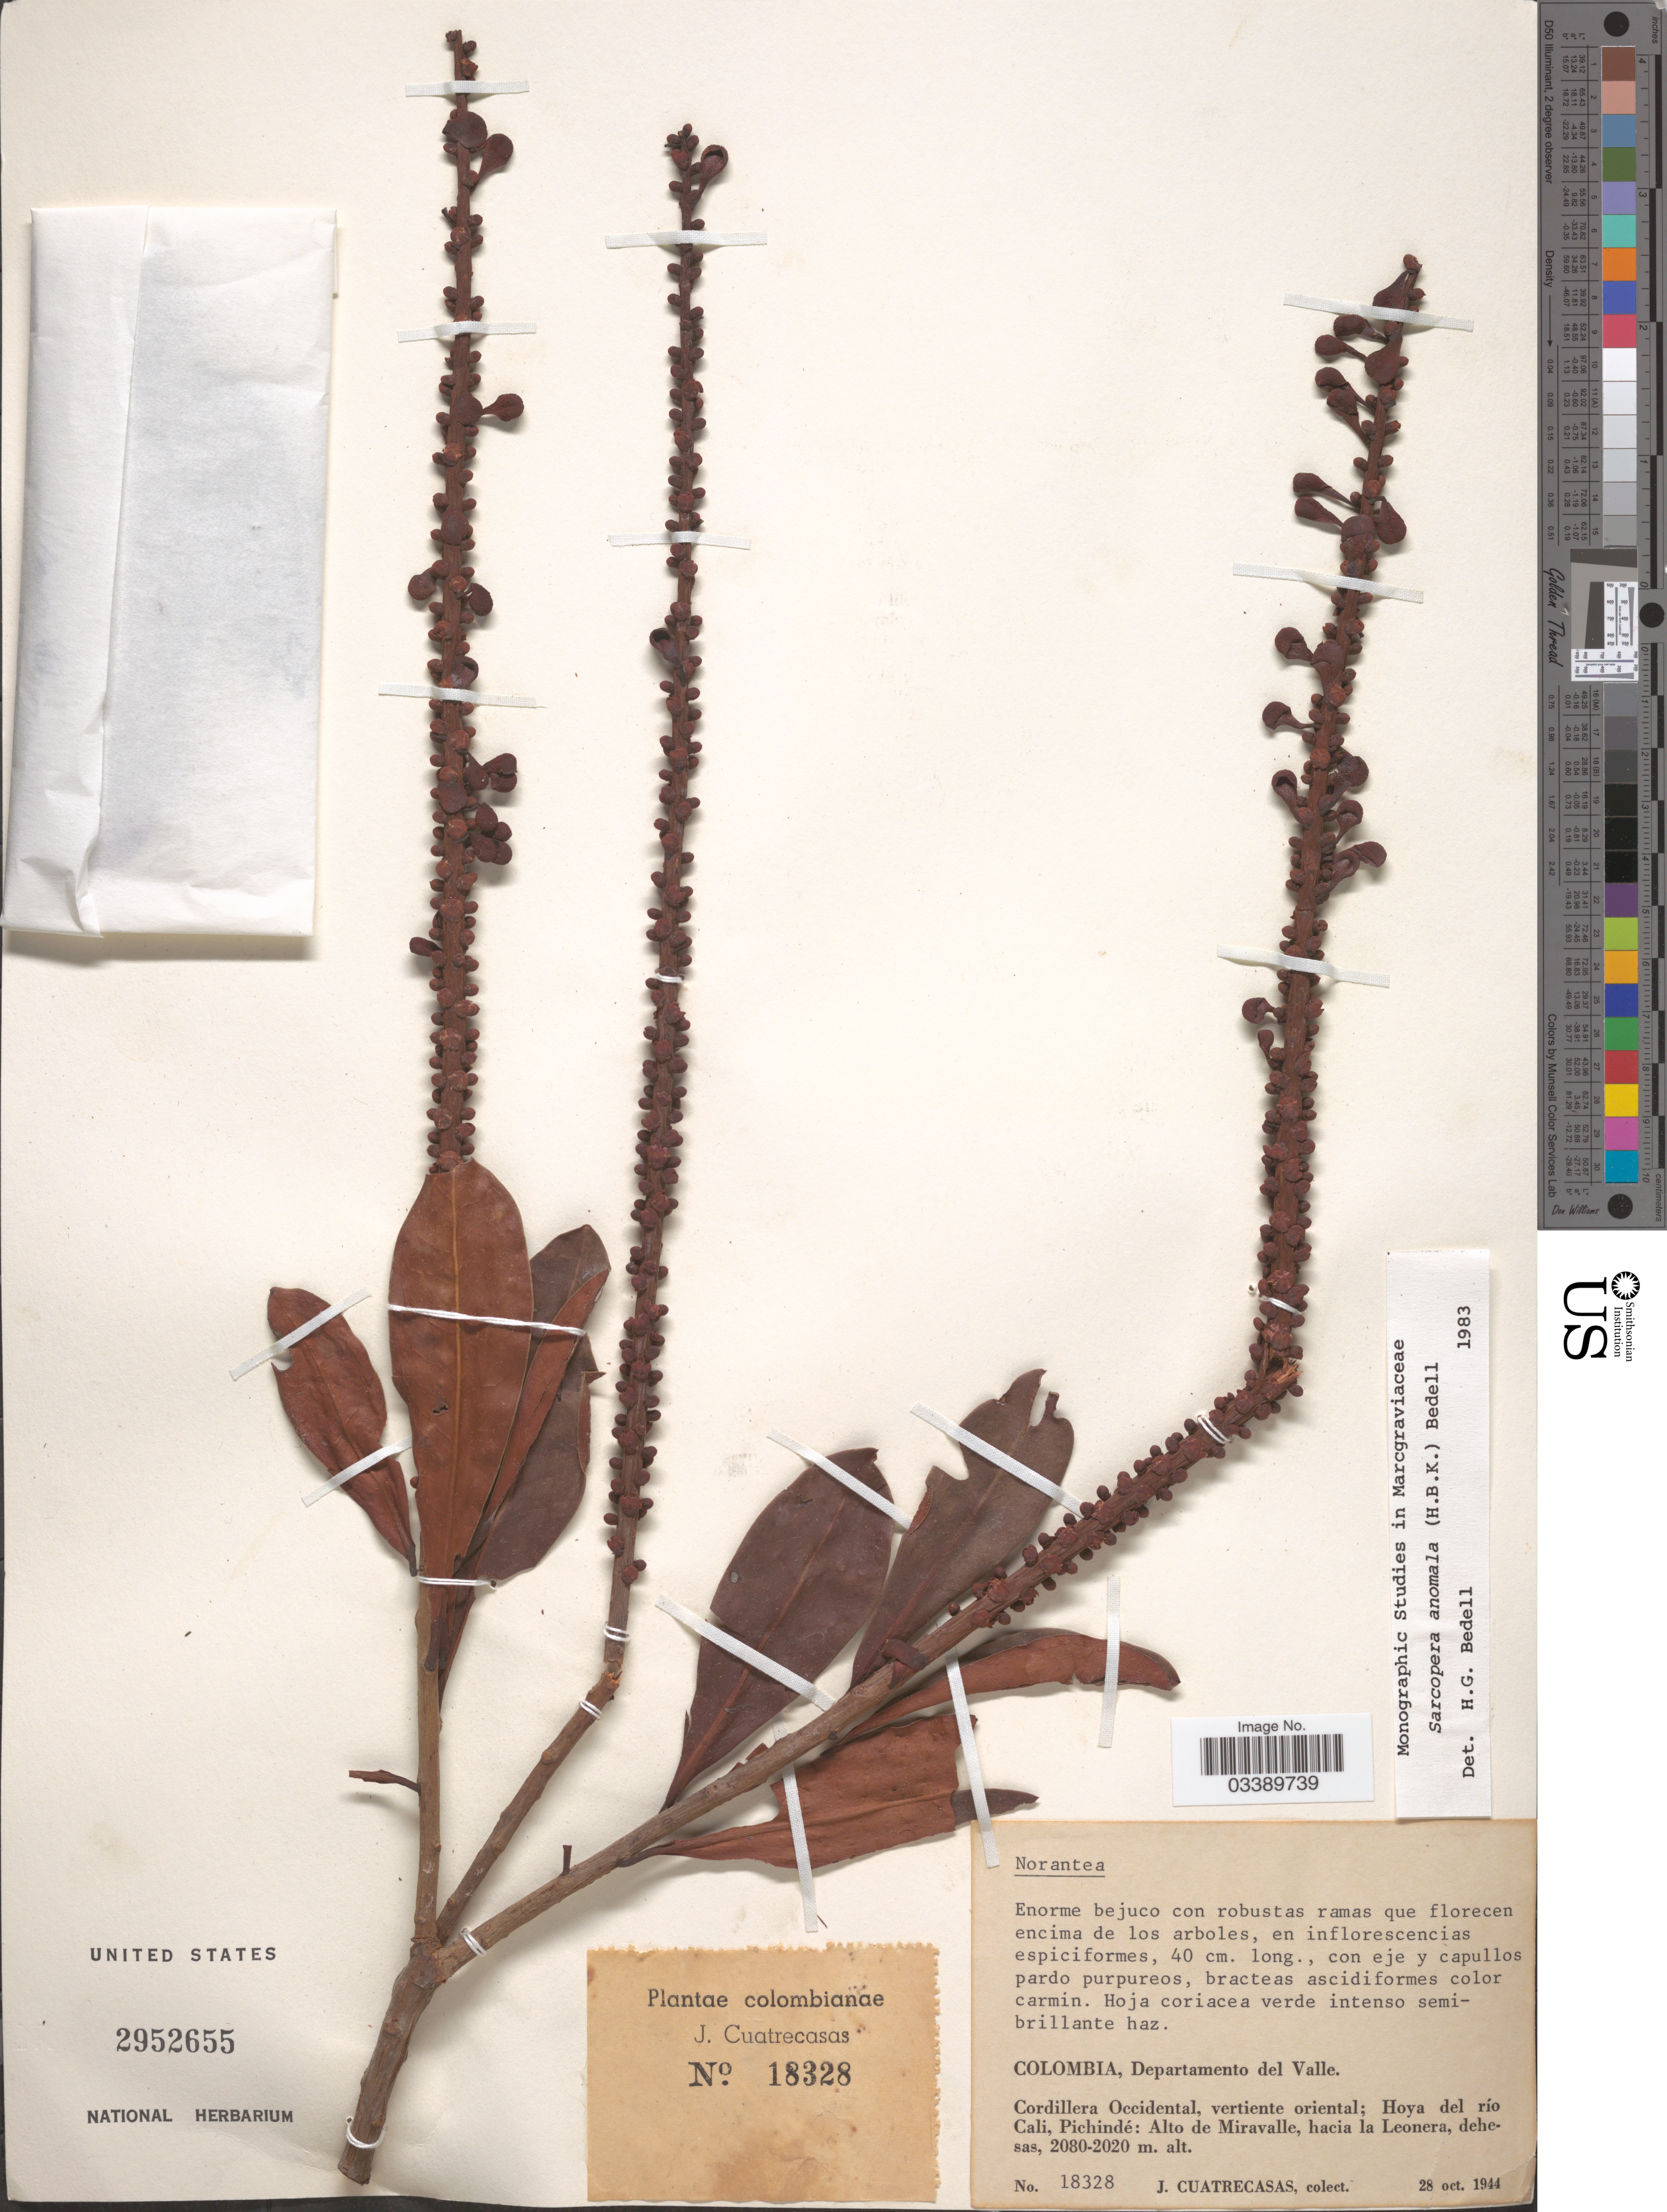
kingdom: Plantae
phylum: Tracheophyta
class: Magnoliopsida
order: Ericales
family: Marcgraviaceae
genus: Sarcopera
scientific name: Sarcopera anomala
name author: (Kunth) Bedell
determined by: Bedell, H. G.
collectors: J. Cuatrecasas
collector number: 18328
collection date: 1944-10-28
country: Colombia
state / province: Valle del Cauca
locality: Departamento del Valle. Cordillera Occidental, vertiente oriental; Hoya del río Cali, Pichindé: Alto de Miravalle, hacia la Leonera, dehesas.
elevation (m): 2020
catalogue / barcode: US 2952655